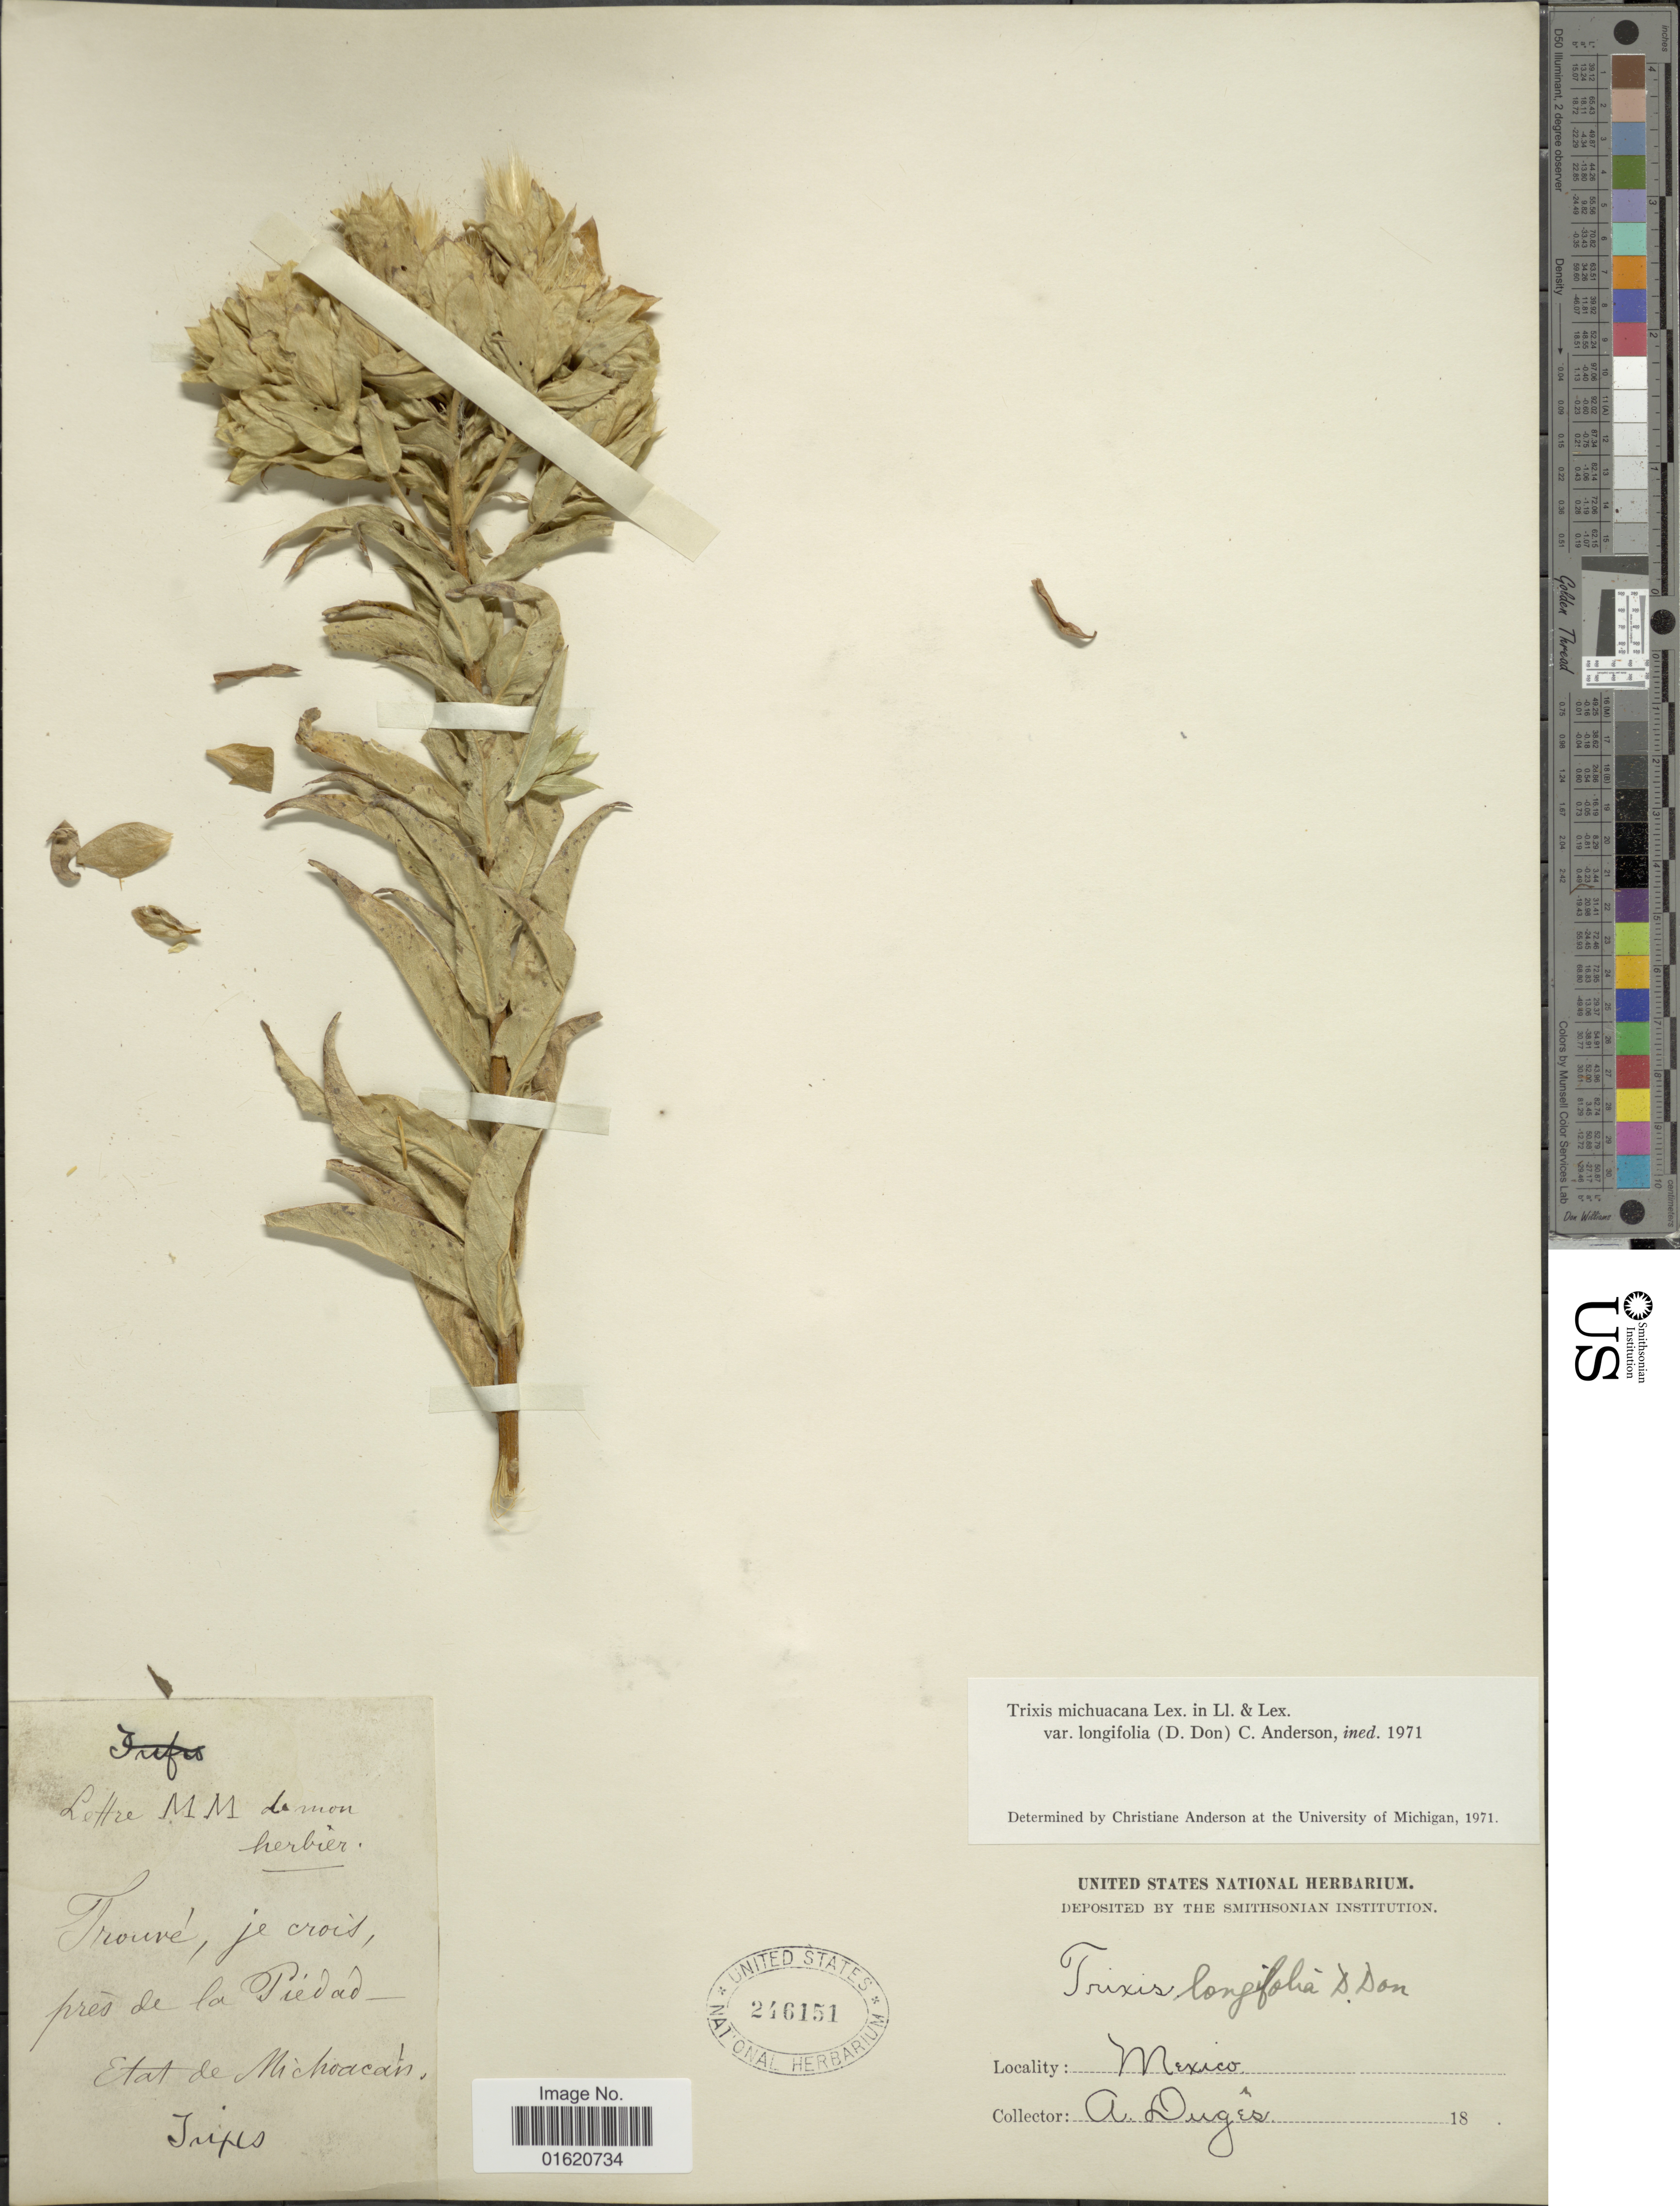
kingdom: Plantae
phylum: Tracheophyta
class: Magnoliopsida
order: Asterales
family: Asteraceae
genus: Trixis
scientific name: Trixis michuacana var. longifolia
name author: (D. Don) C.E. Anderson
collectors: A. Duges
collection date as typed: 18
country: Mexico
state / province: Michoacán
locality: Trouvé, je crois, prés de la Piedad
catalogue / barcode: US 246151